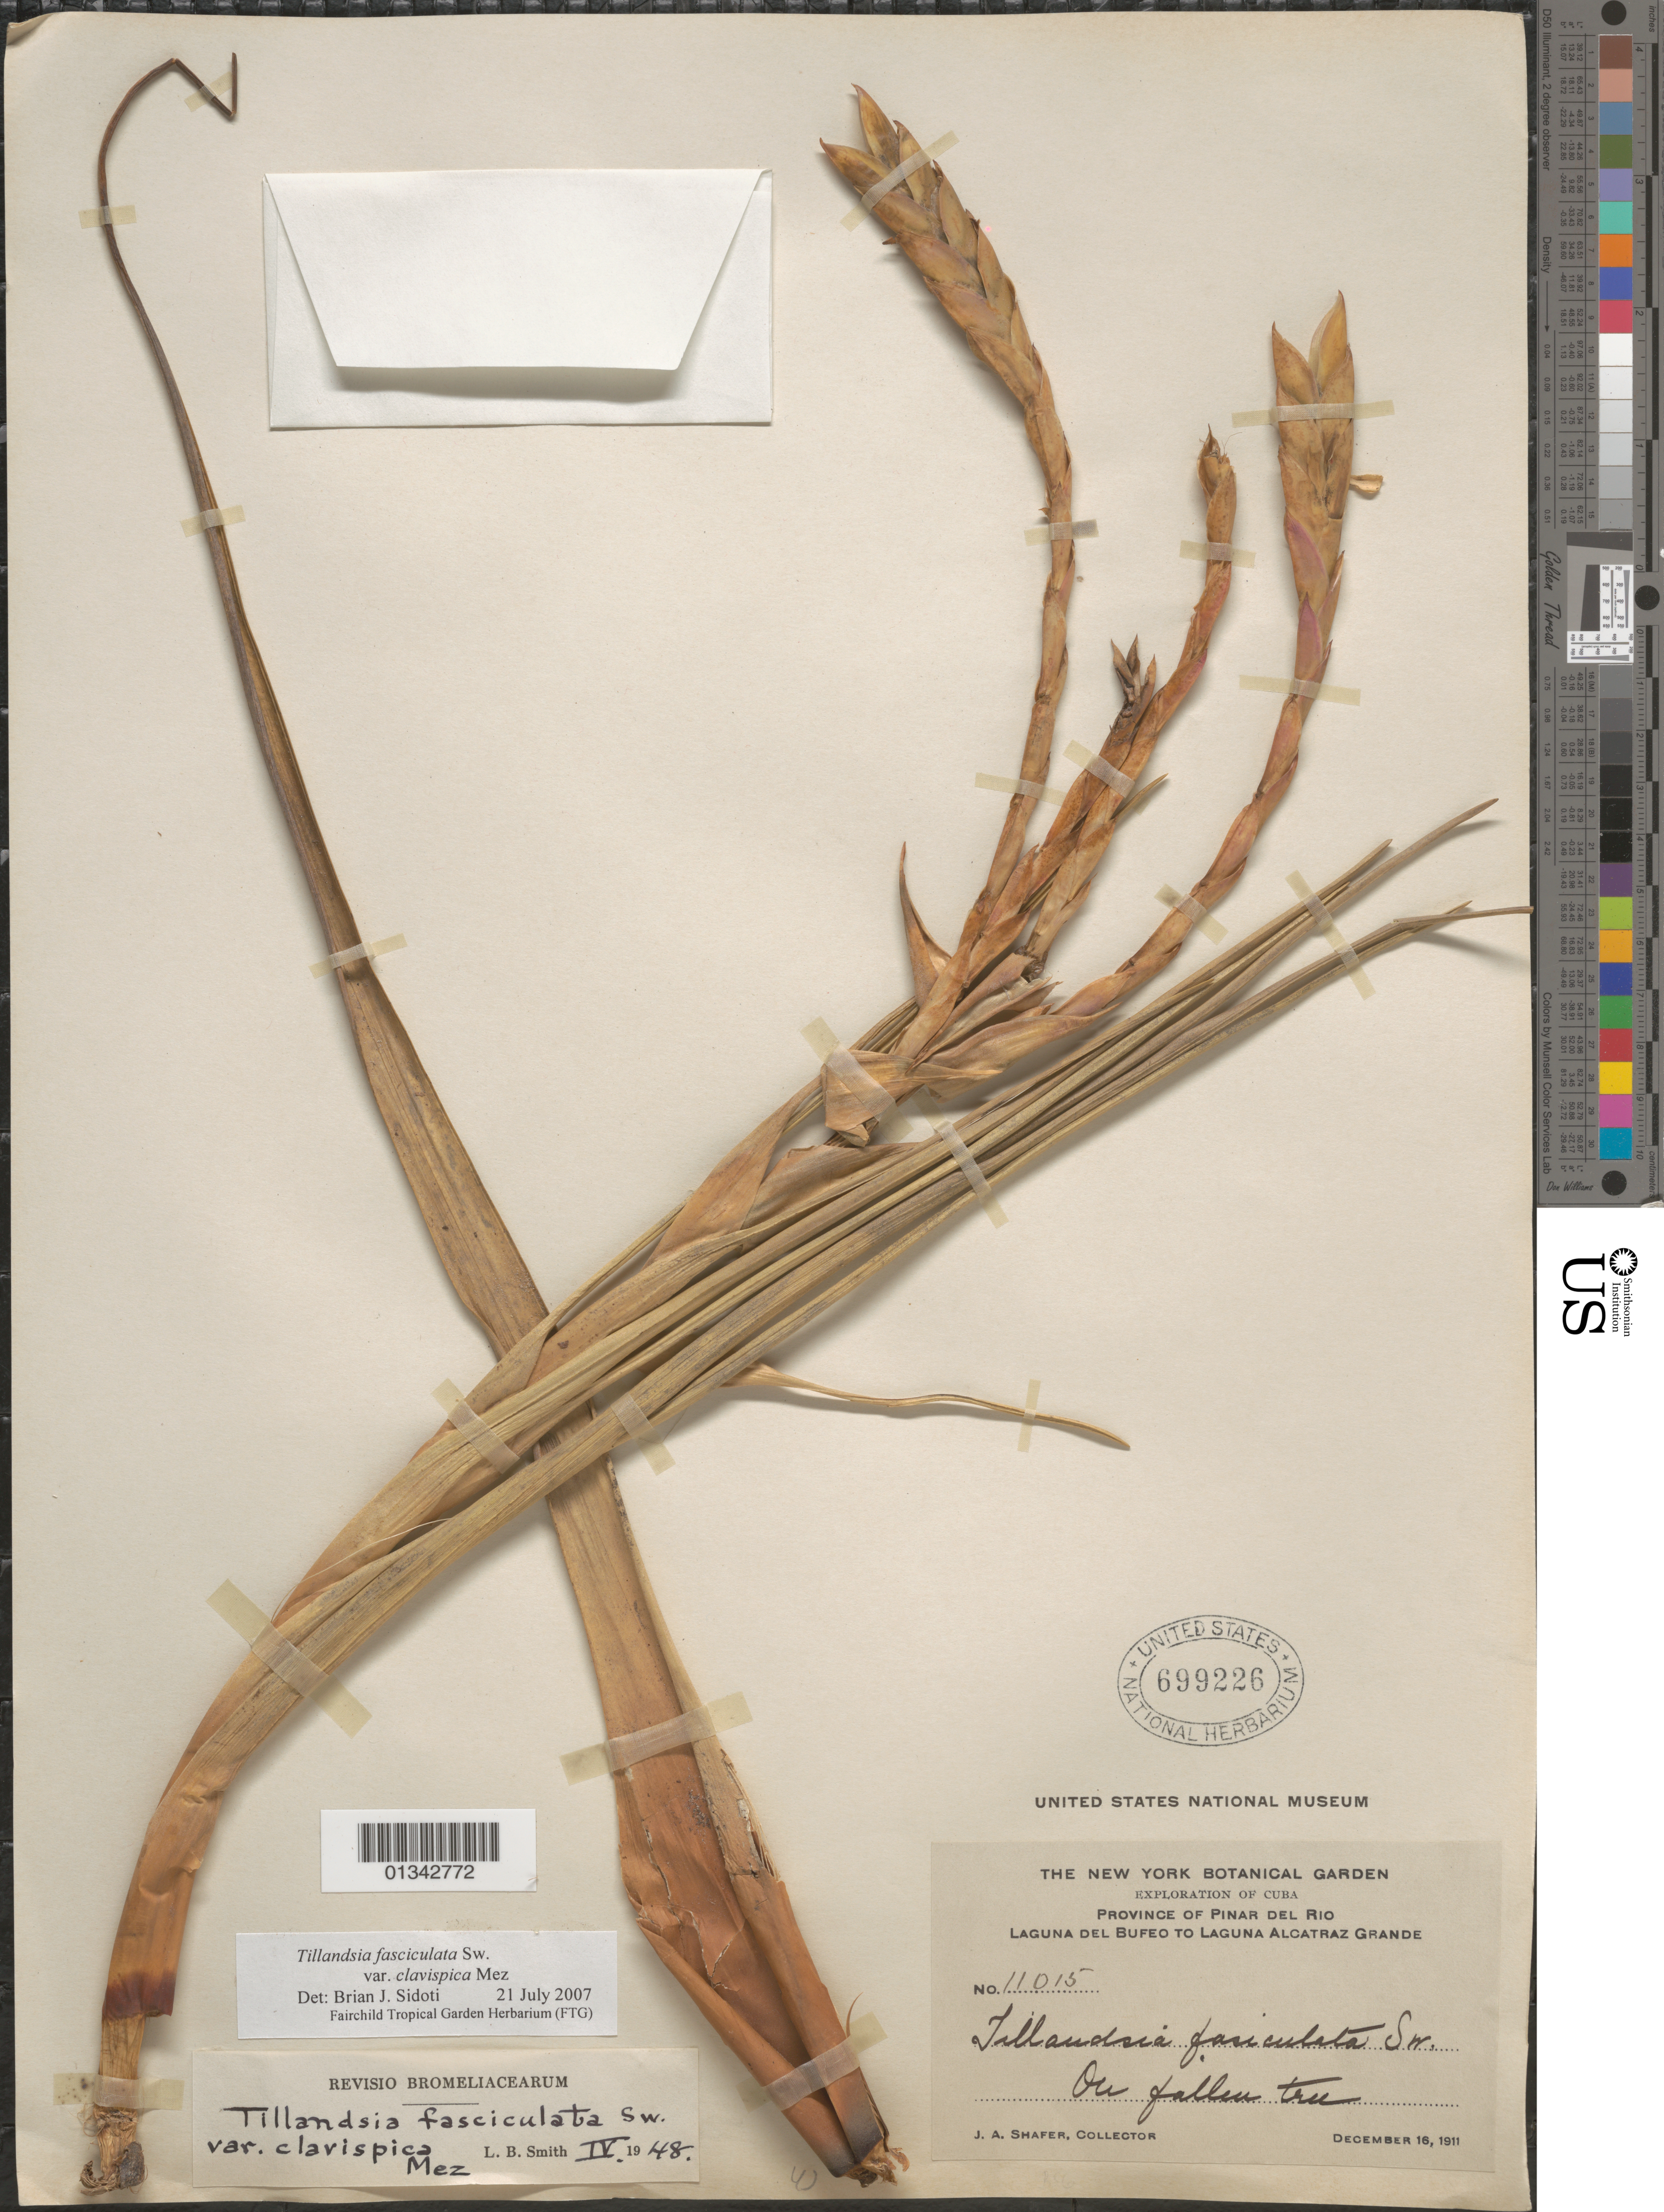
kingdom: Plantae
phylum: Tracheophyta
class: Liliopsida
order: Poales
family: Bromeliaceae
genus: Tillandsia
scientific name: Tillandsia fasciculata var. clavispica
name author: Mez in A. DC.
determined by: Sidoti, B. J.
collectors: J. A. Shafer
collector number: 11015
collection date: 1911-12-16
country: Cuba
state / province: Pinar del Rio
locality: Laguna del Bufeo to Laguna Alcatraz Grande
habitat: On fallen tree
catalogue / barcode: US 699226